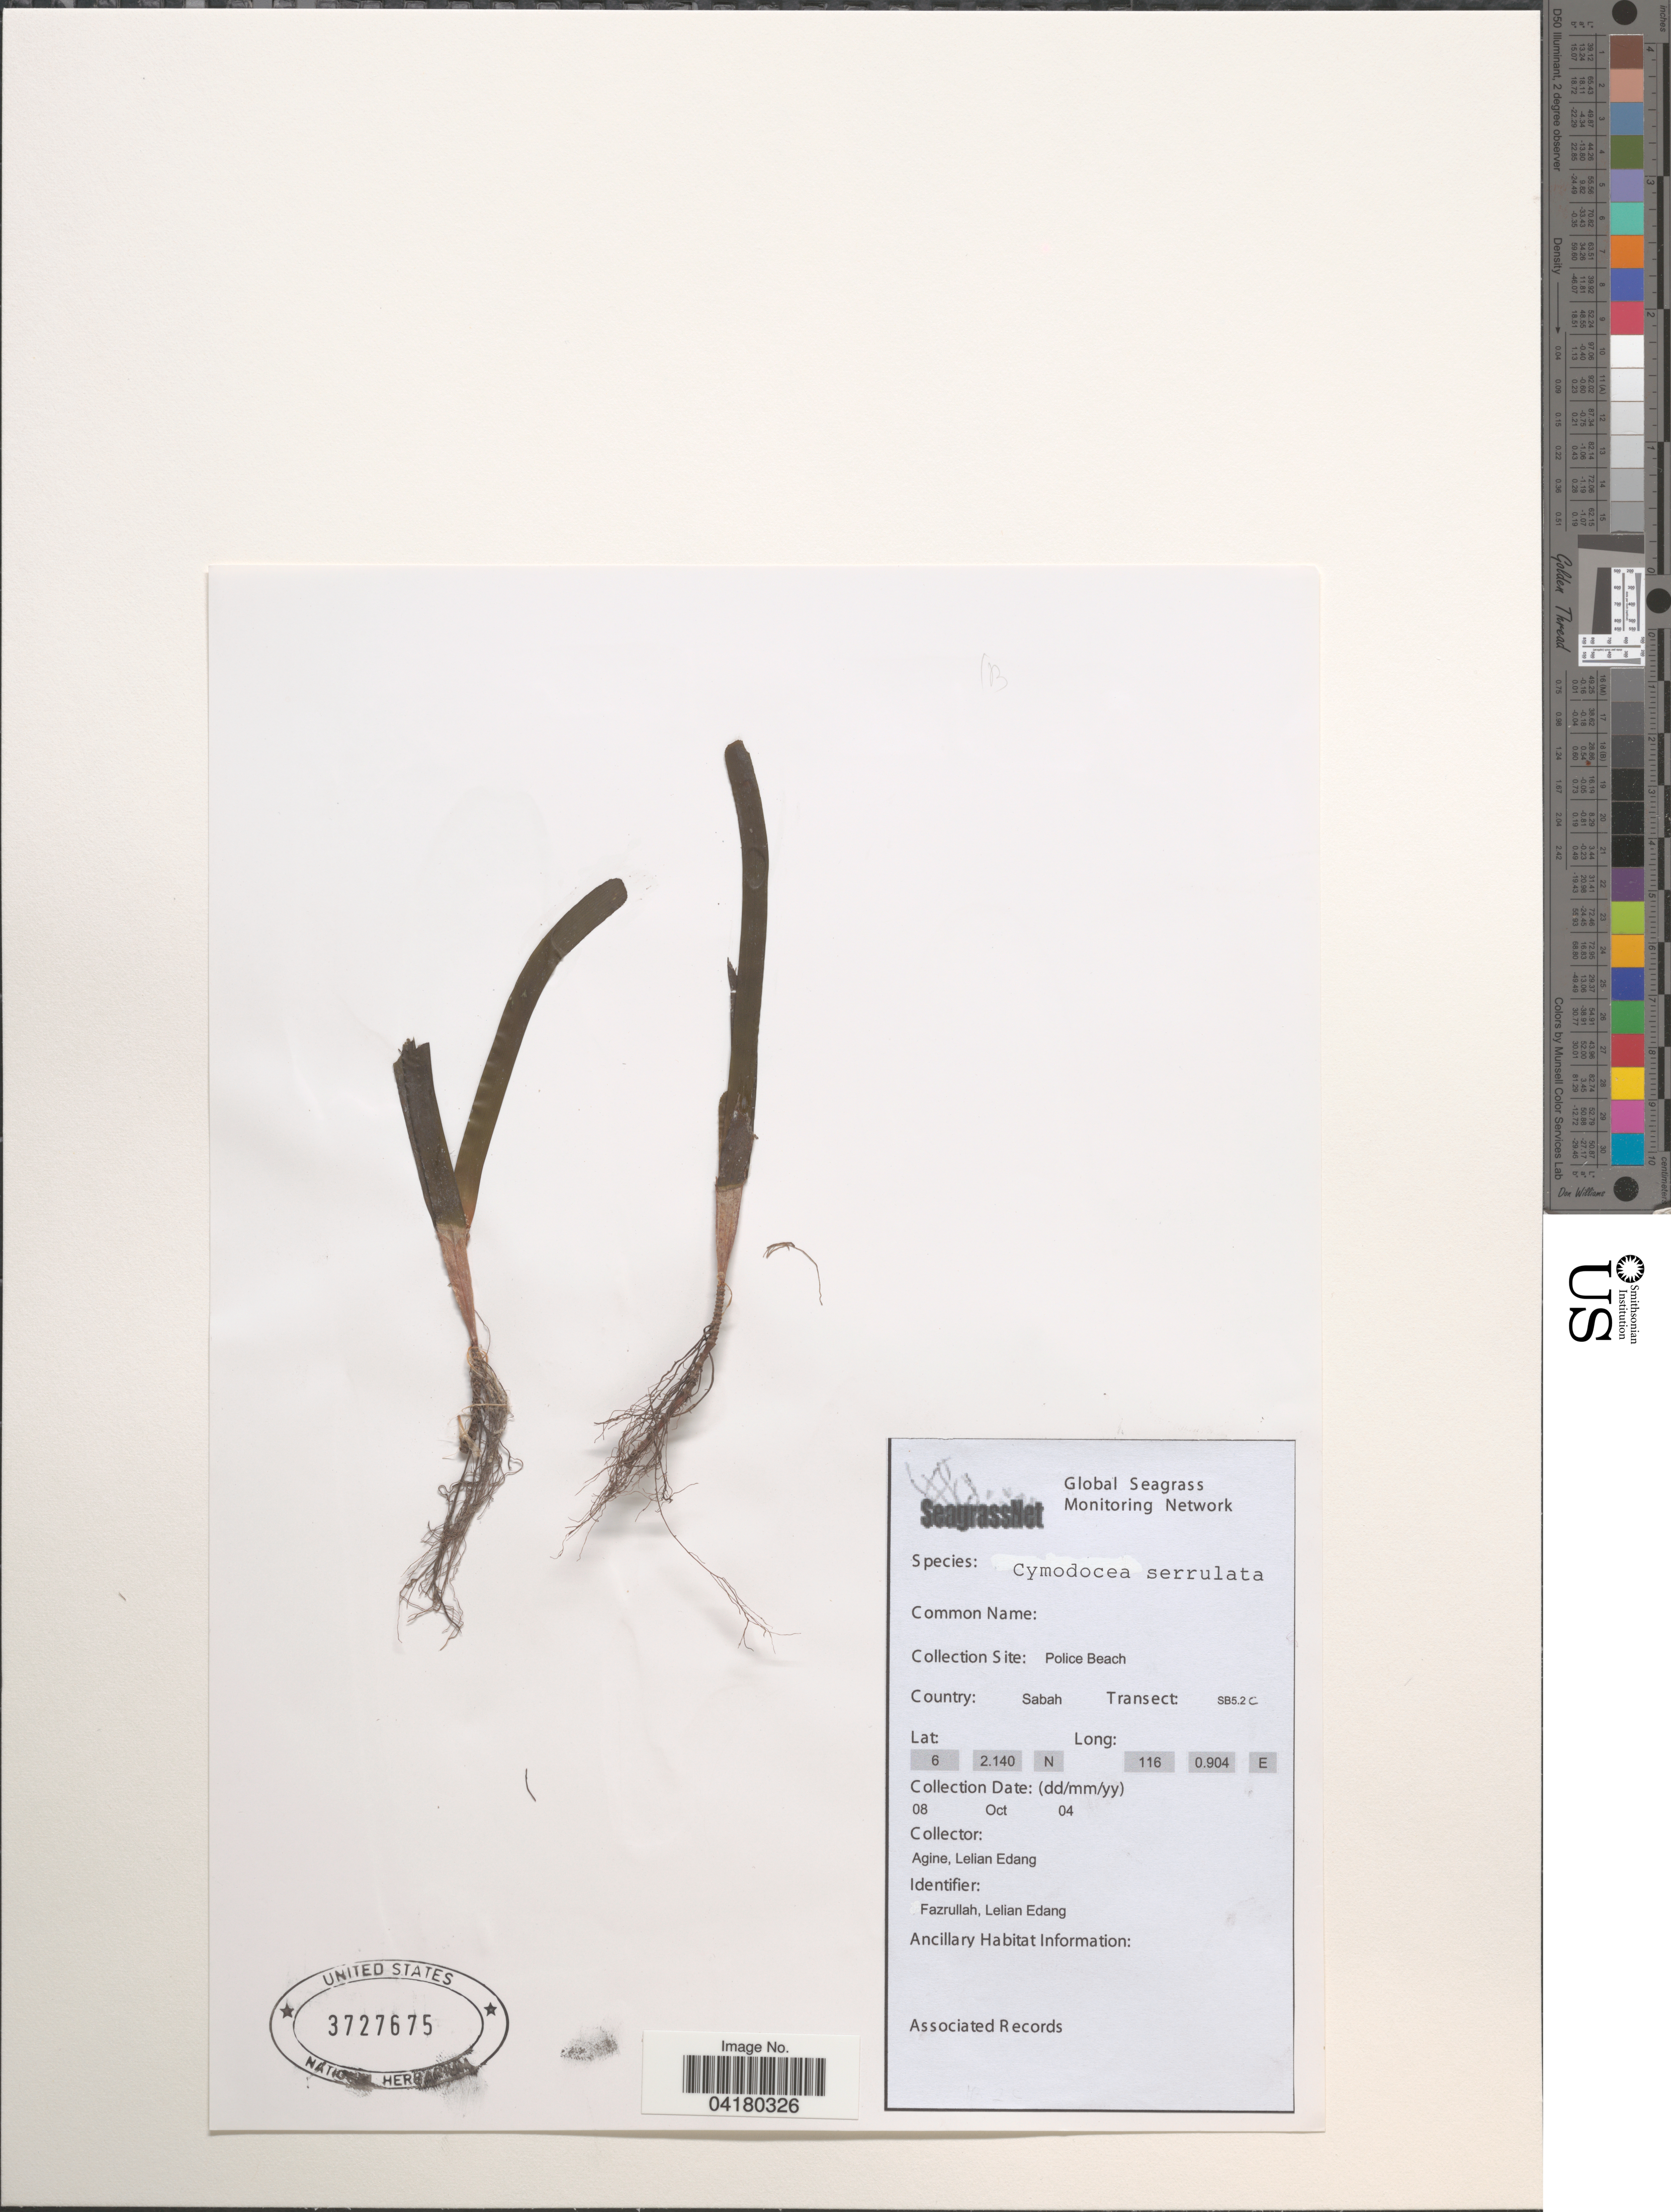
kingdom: Plantae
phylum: Tracheophyta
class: Liliopsida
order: Alismatales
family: Cymodoceaceae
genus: Cymodocea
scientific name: Cymodocea serrulata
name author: (R. Br.) Magnus & Ashers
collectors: Agine & L. Edang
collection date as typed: Transcribed d/m/y: 8/10/4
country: Malaysia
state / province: Sabah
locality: Police Beach. Transect: SB5.2C.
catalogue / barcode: US 3727675